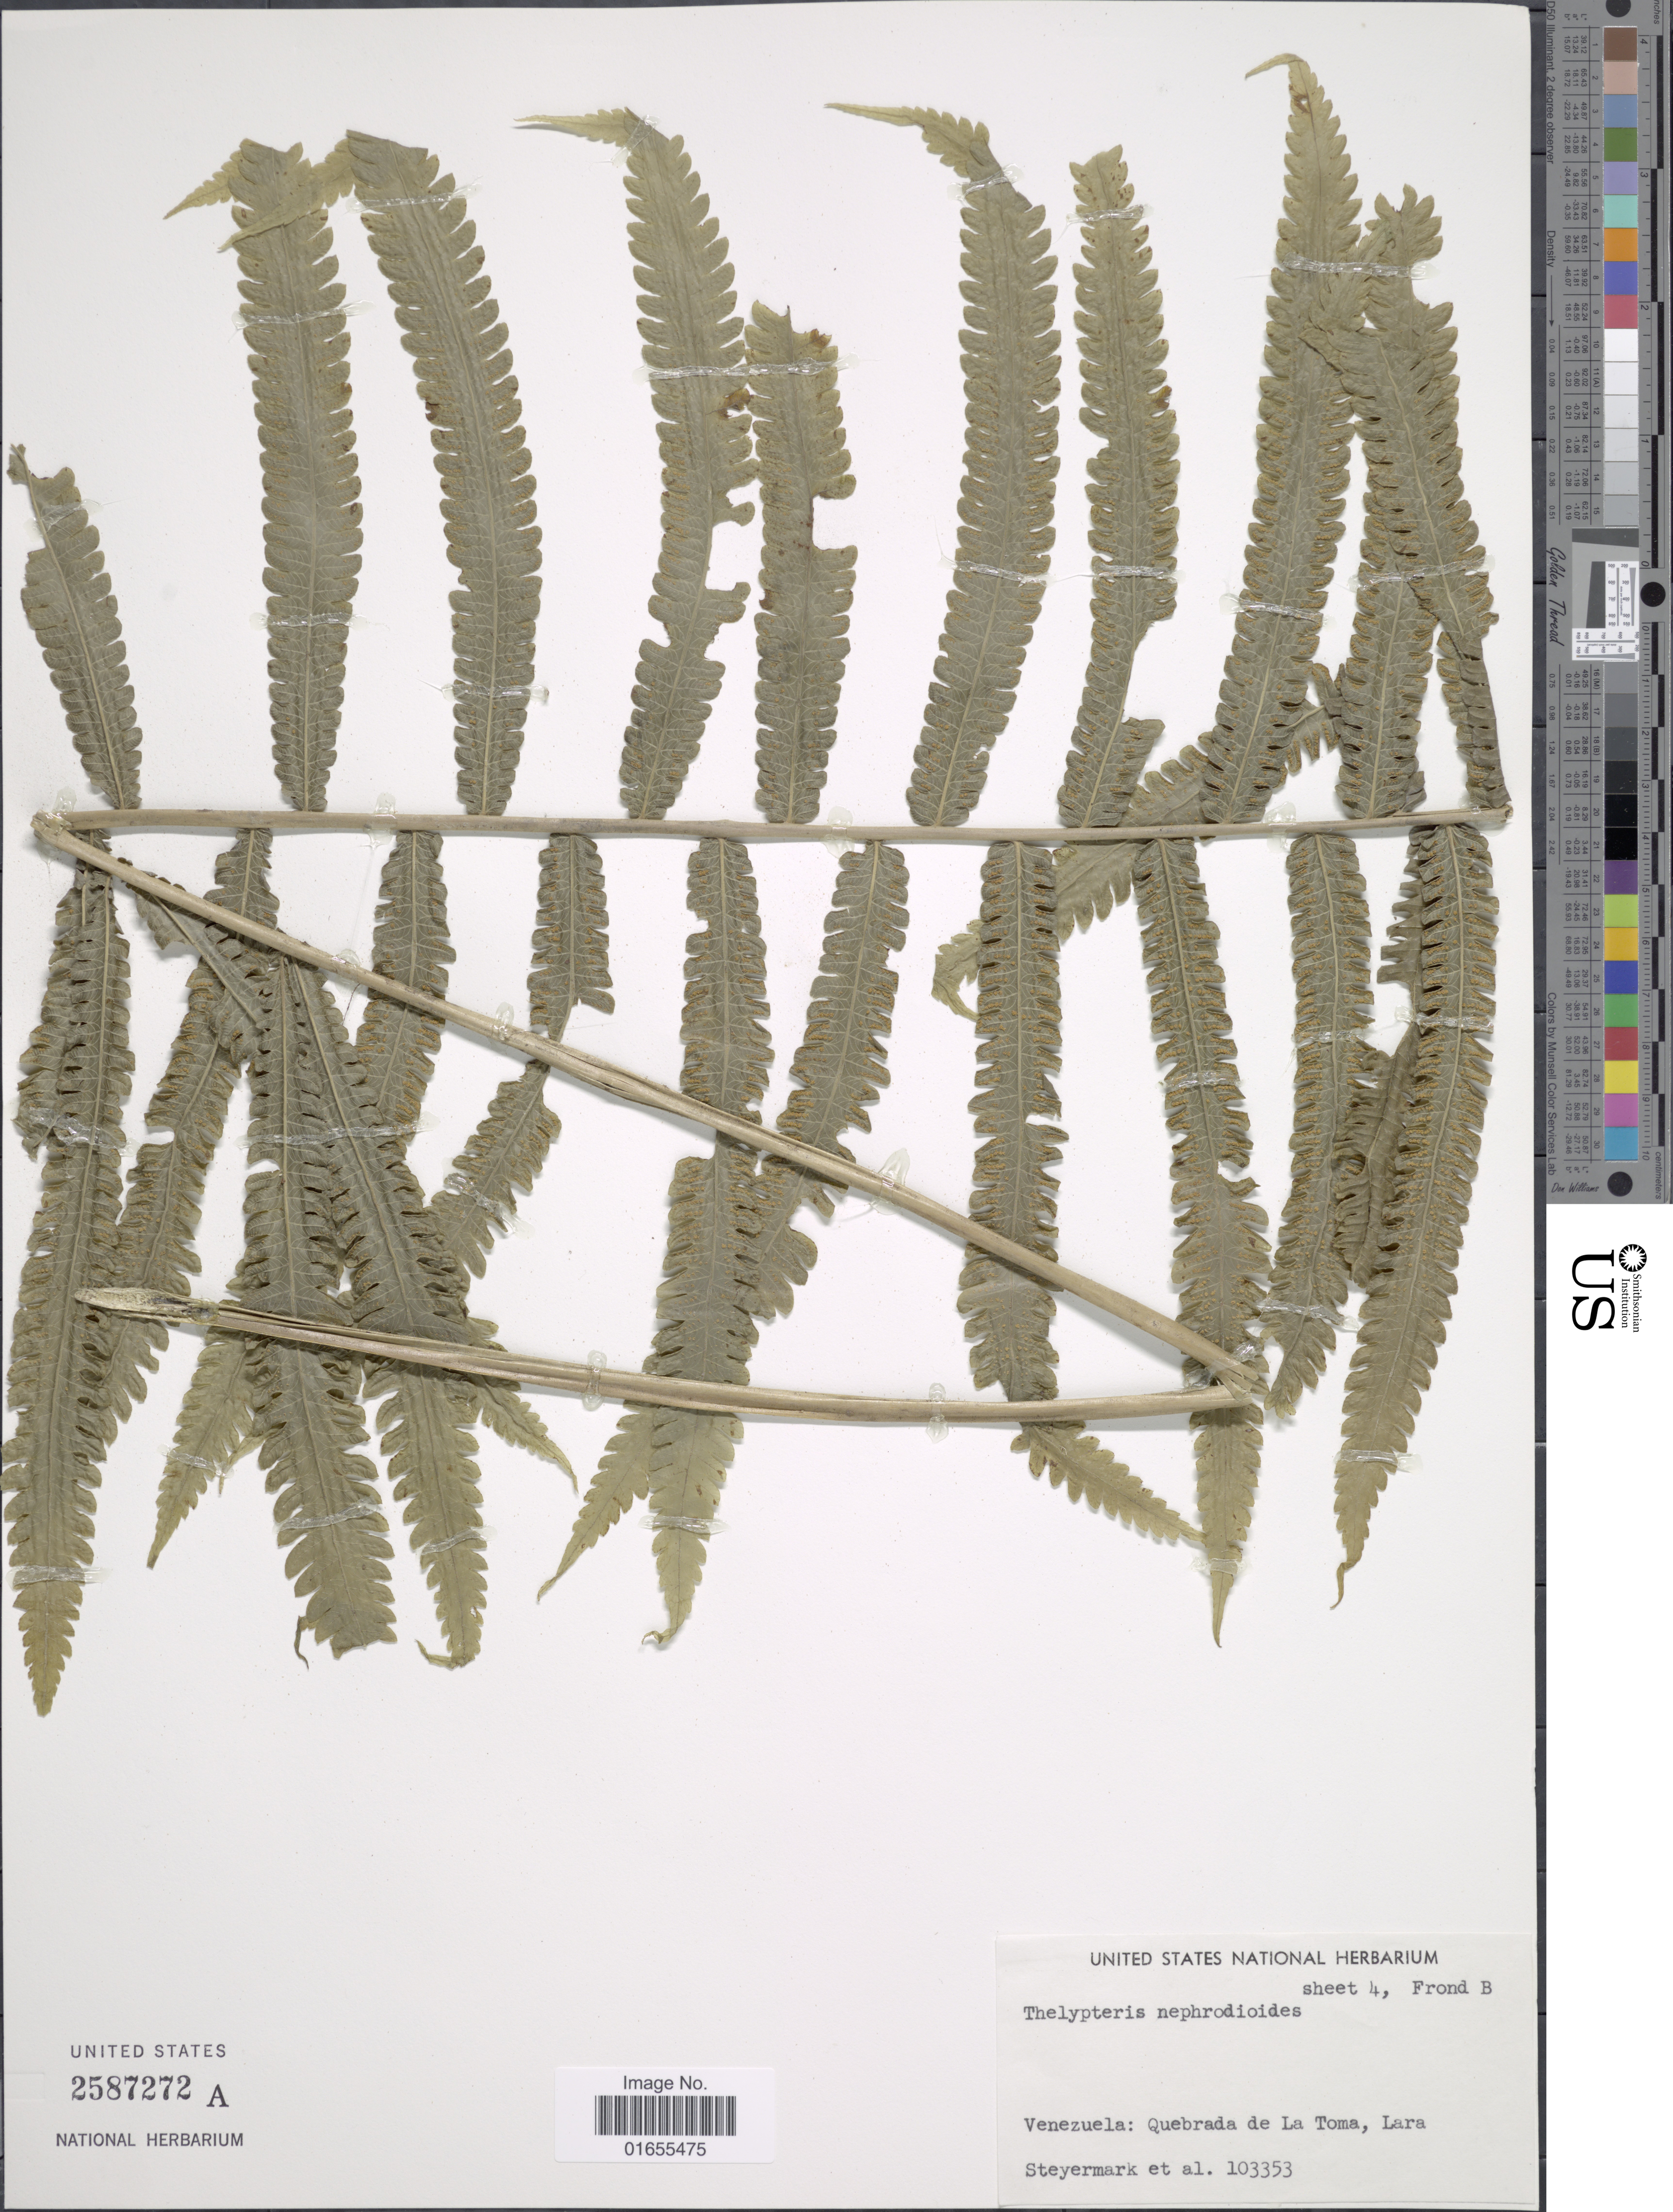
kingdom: Plantae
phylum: Tracheophyta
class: Polypodiopsida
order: Polypodiales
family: Thelypteridaceae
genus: Goniopteris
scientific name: Goniopteris nephrodioides (Klotzsch) comb. nov., ined 2015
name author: (Klotzsch)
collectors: Steyermark, -- & et al.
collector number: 103353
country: Venezuela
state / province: Lara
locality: Quebrada de la Toma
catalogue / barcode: US 2587272A